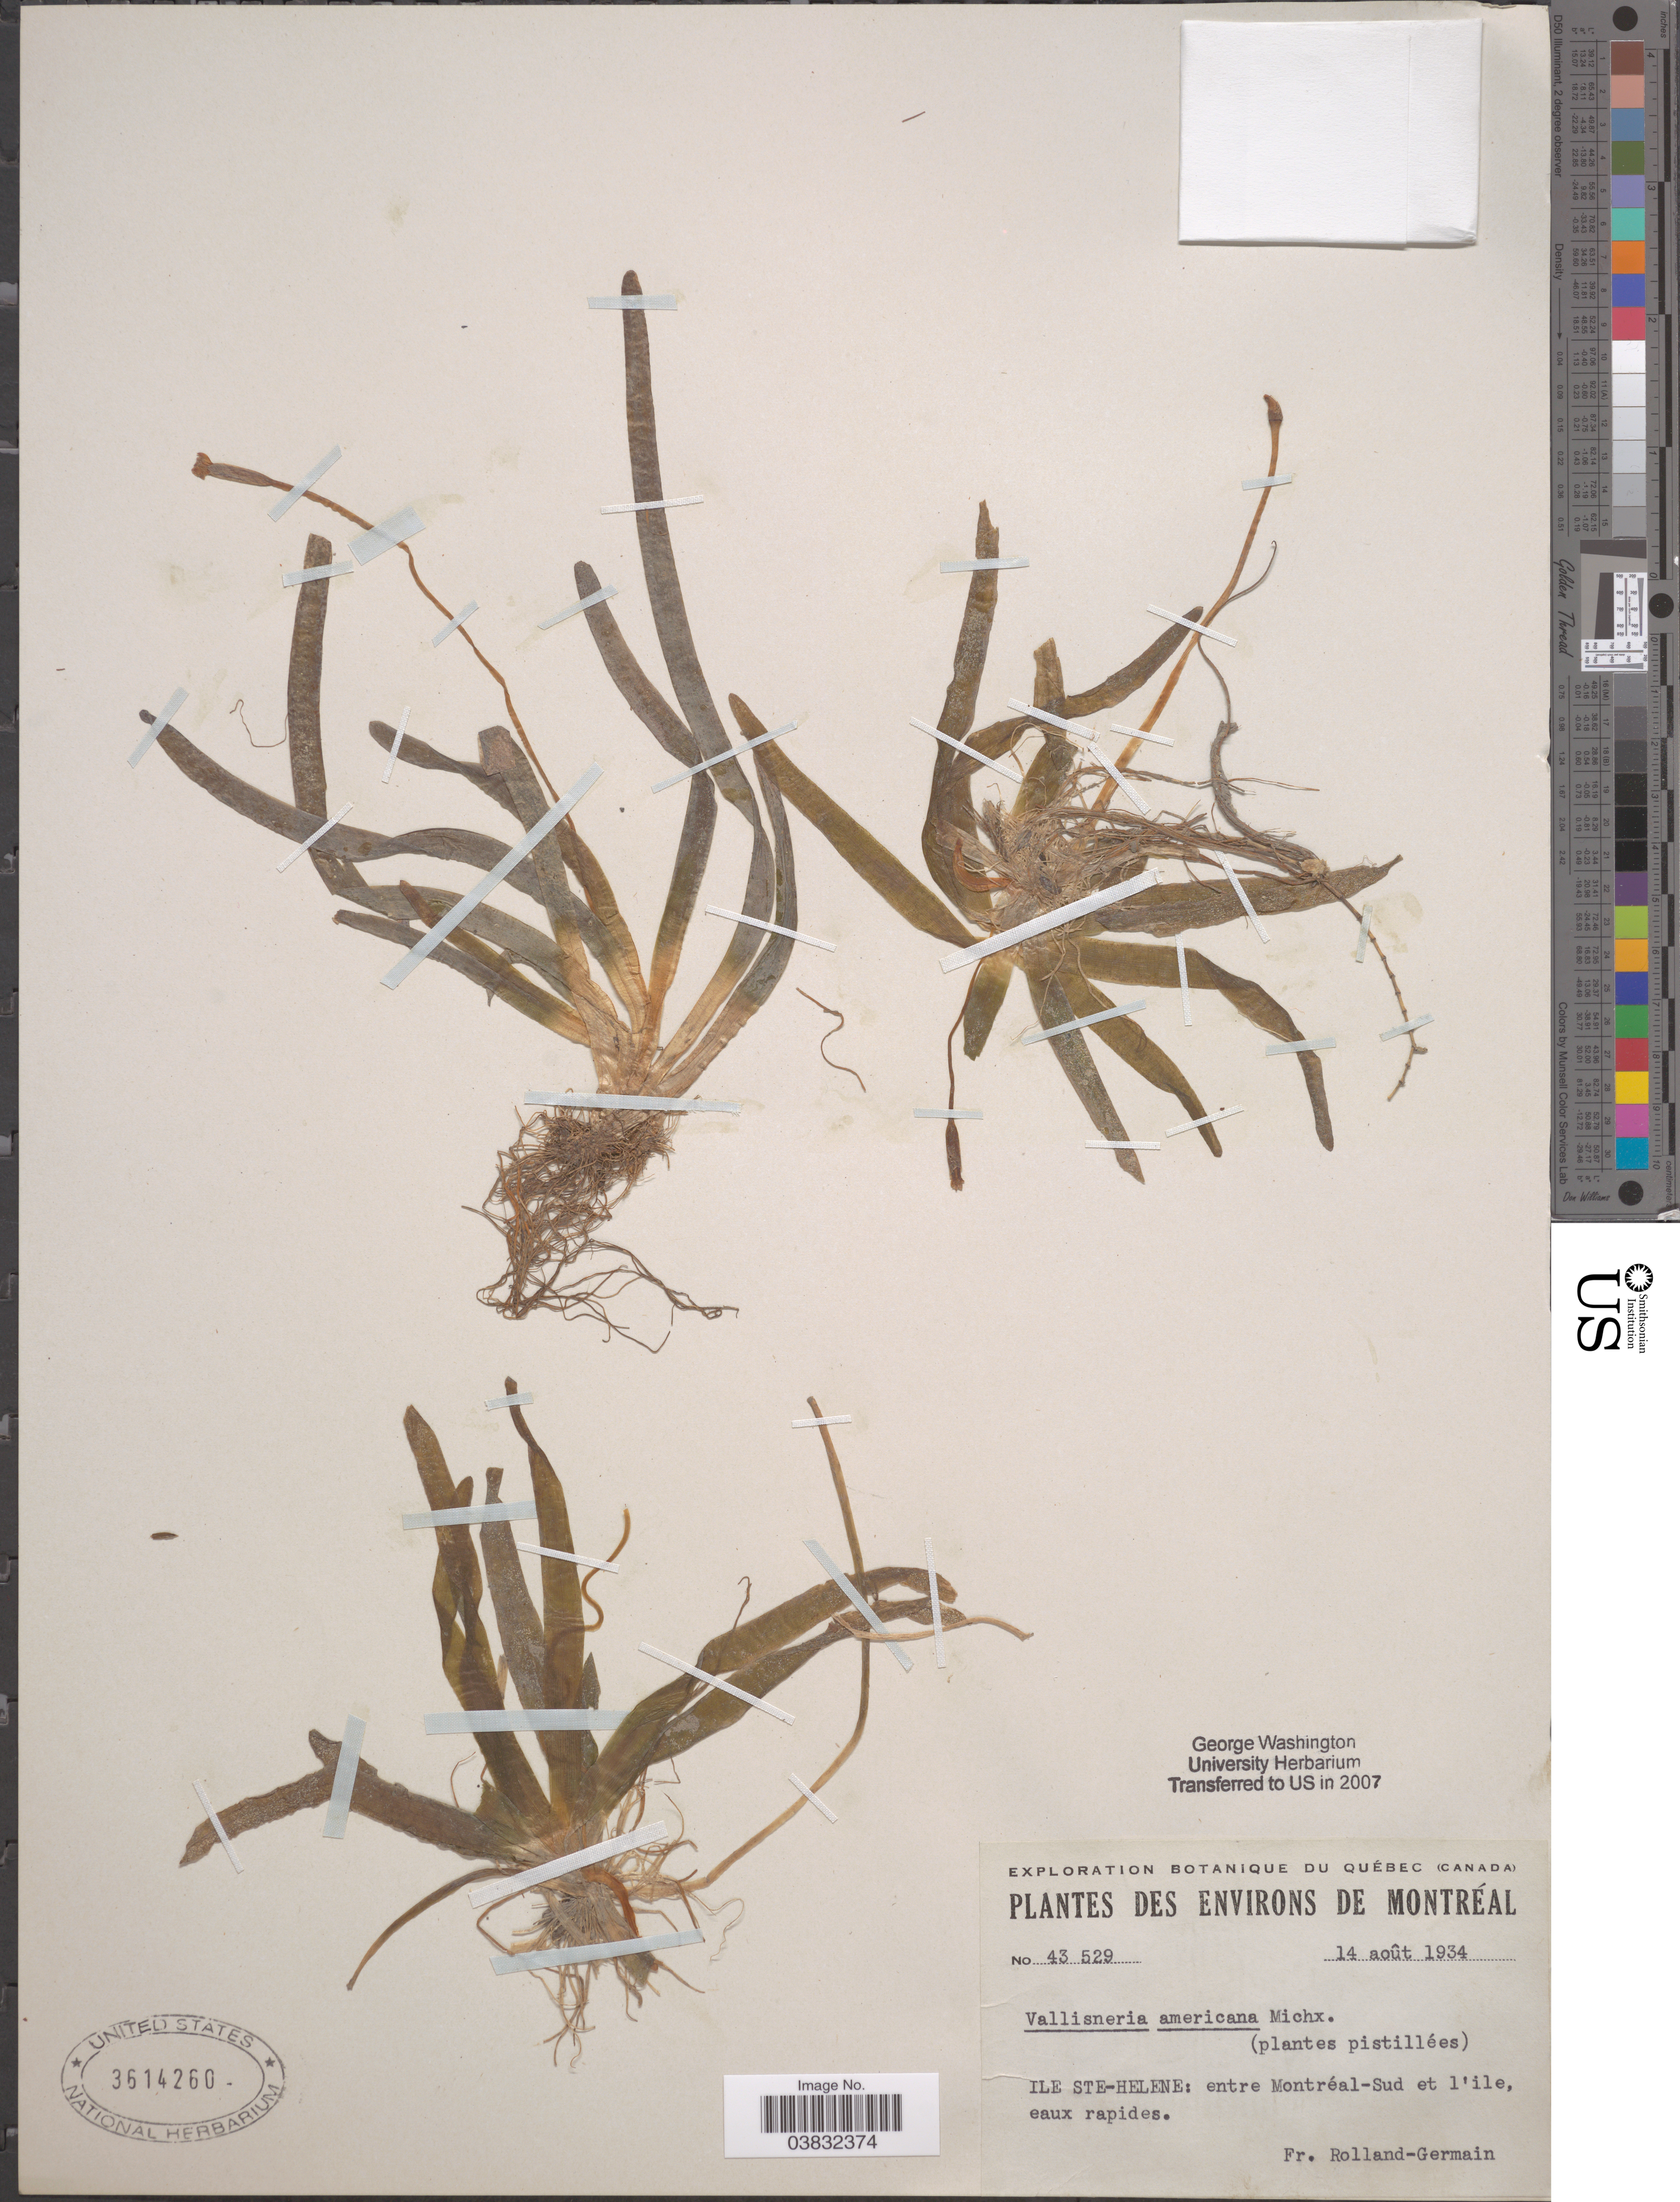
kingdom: Plantae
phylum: Tracheophyta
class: Liliopsida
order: Alismatales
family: Hydrocharitaceae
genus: Vallisneria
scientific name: Vallisneria americana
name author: Michx.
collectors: Rolland-Germain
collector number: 43529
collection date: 1934-08-14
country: Canada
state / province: Quebec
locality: Environs de Montréal. Ile Ste-Helene: entre Montréal-Sud et l'ile, eaux rapides.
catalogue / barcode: US 3614260